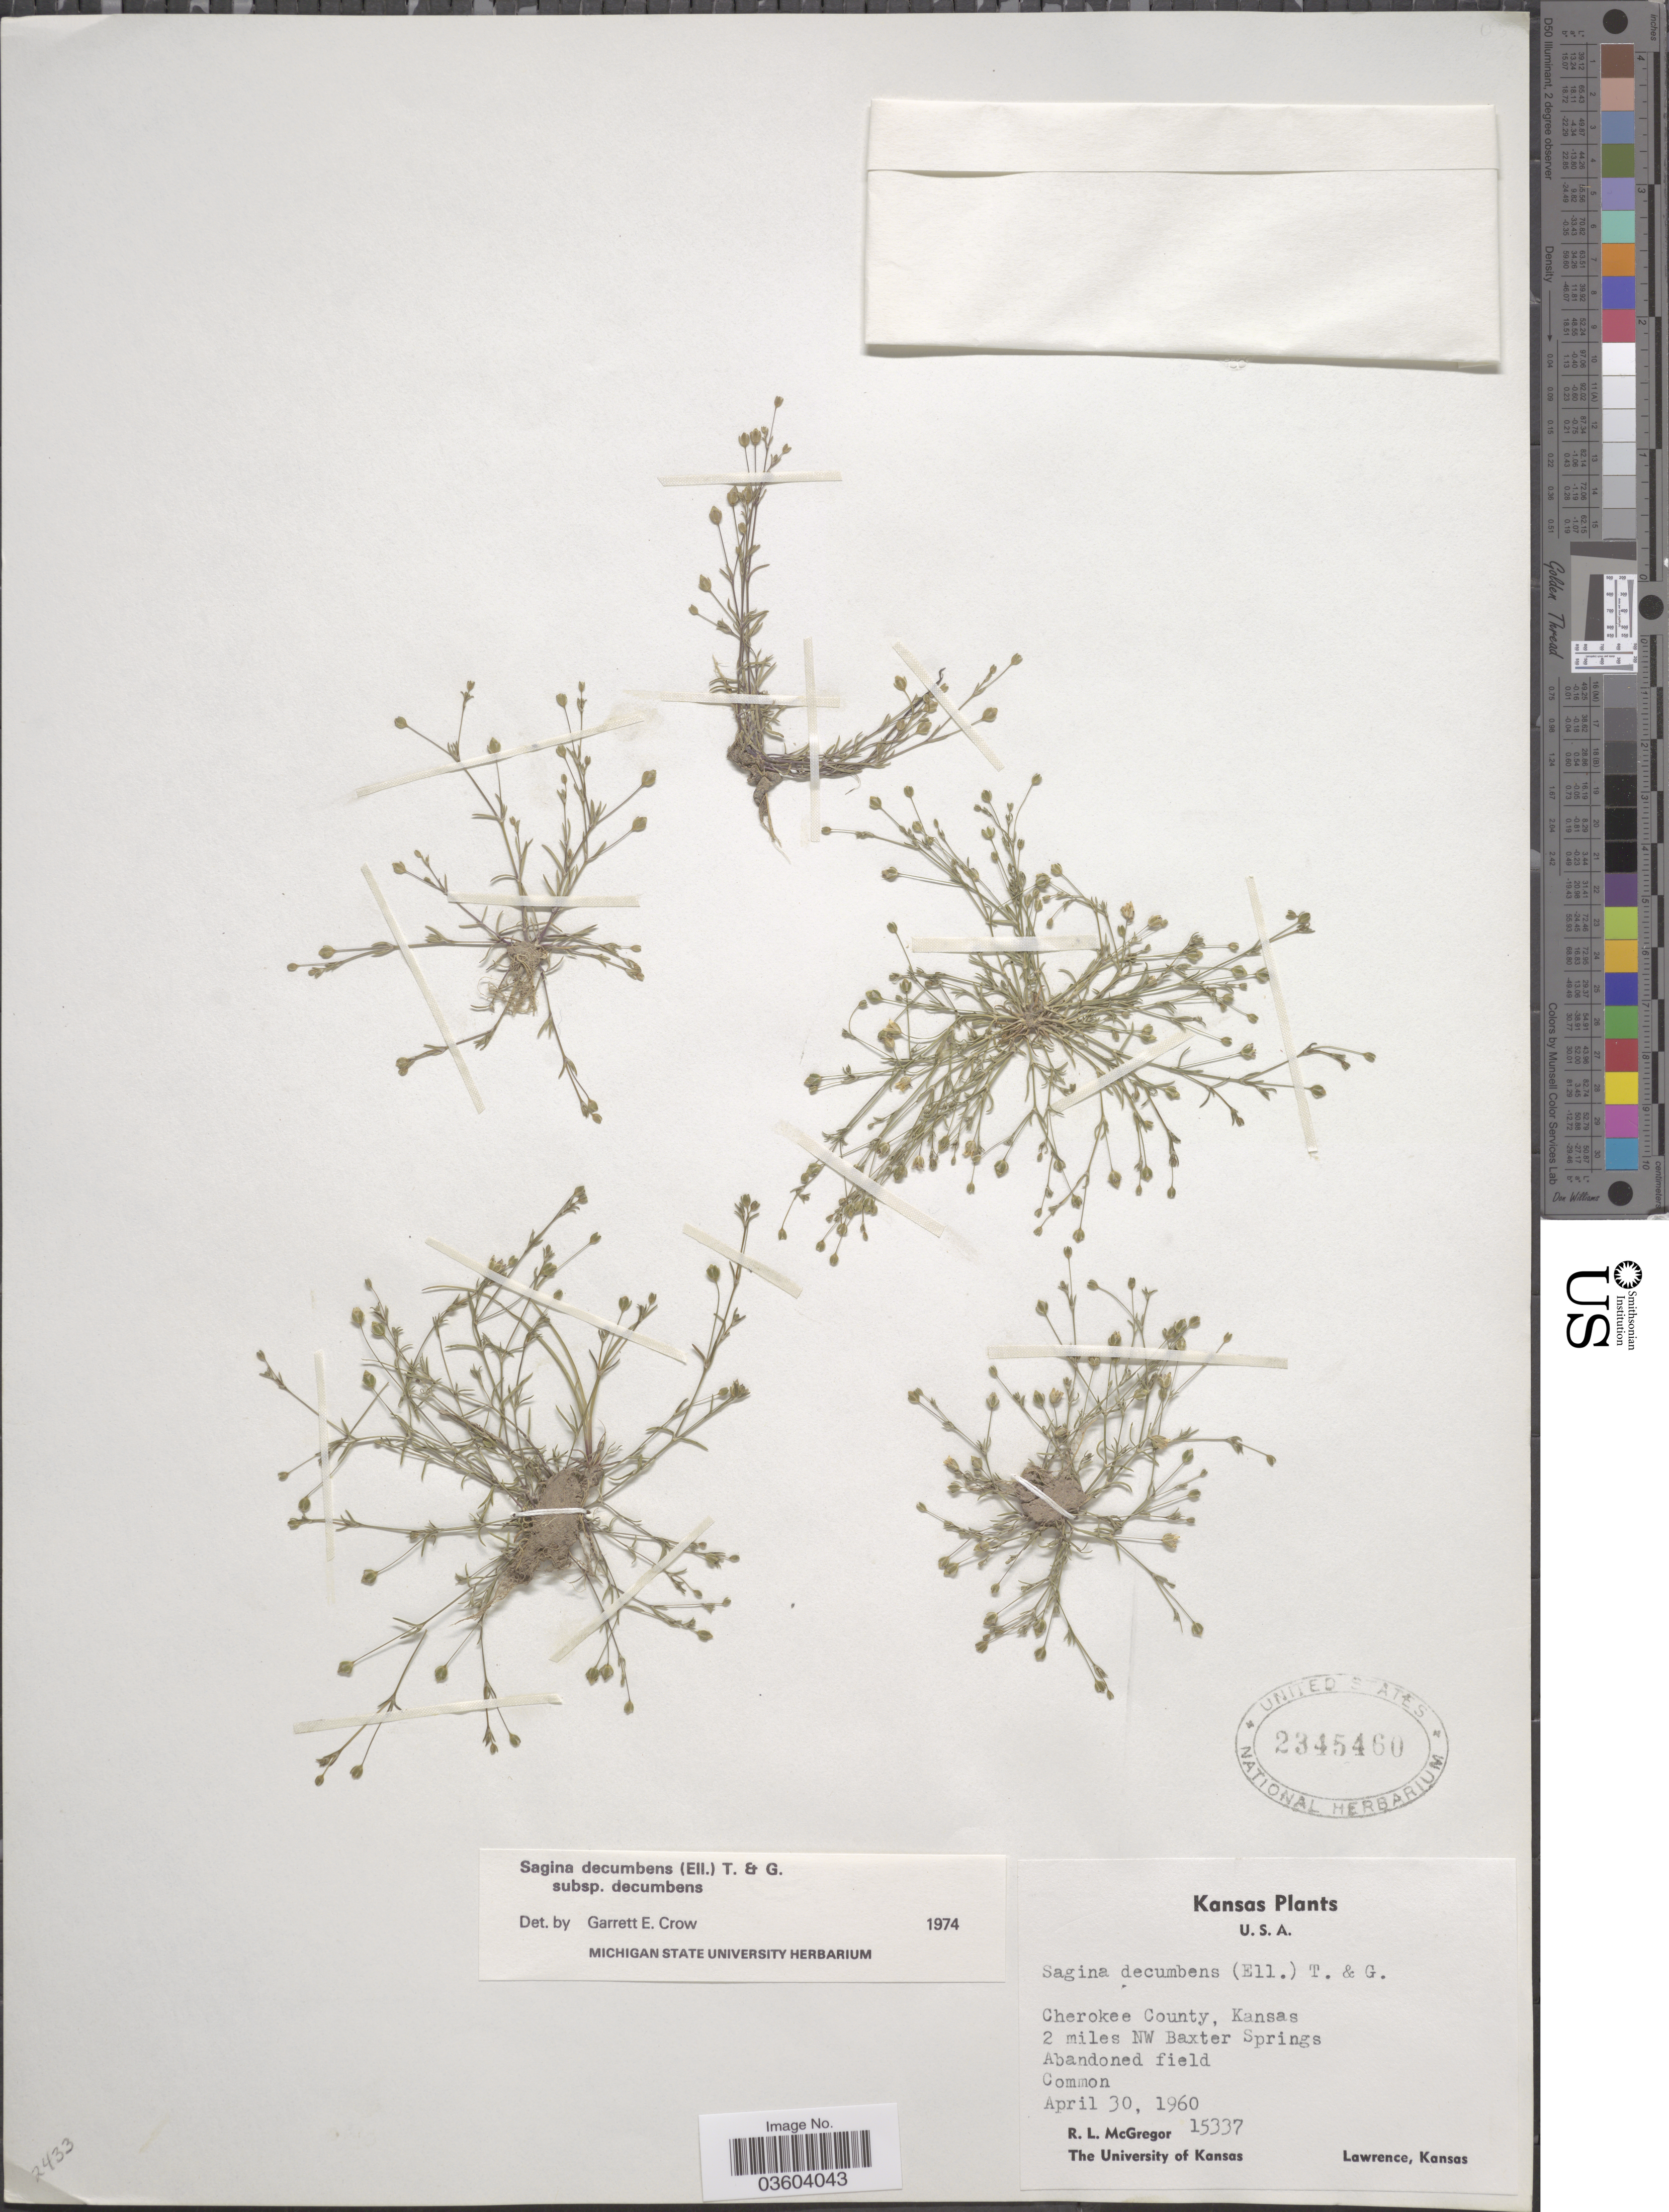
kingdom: Plantae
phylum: Tracheophyta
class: Magnoliopsida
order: Caryophyllales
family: Caryophyllaceae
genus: Sagina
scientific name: Sagina decumbens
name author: (Elliott) Torr. & A. Gray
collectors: R. McGregor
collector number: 15337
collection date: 1960-04-30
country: United States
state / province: Kansas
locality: Cherokee County. 2 miles NW Baxter Springs.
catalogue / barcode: US 2345460